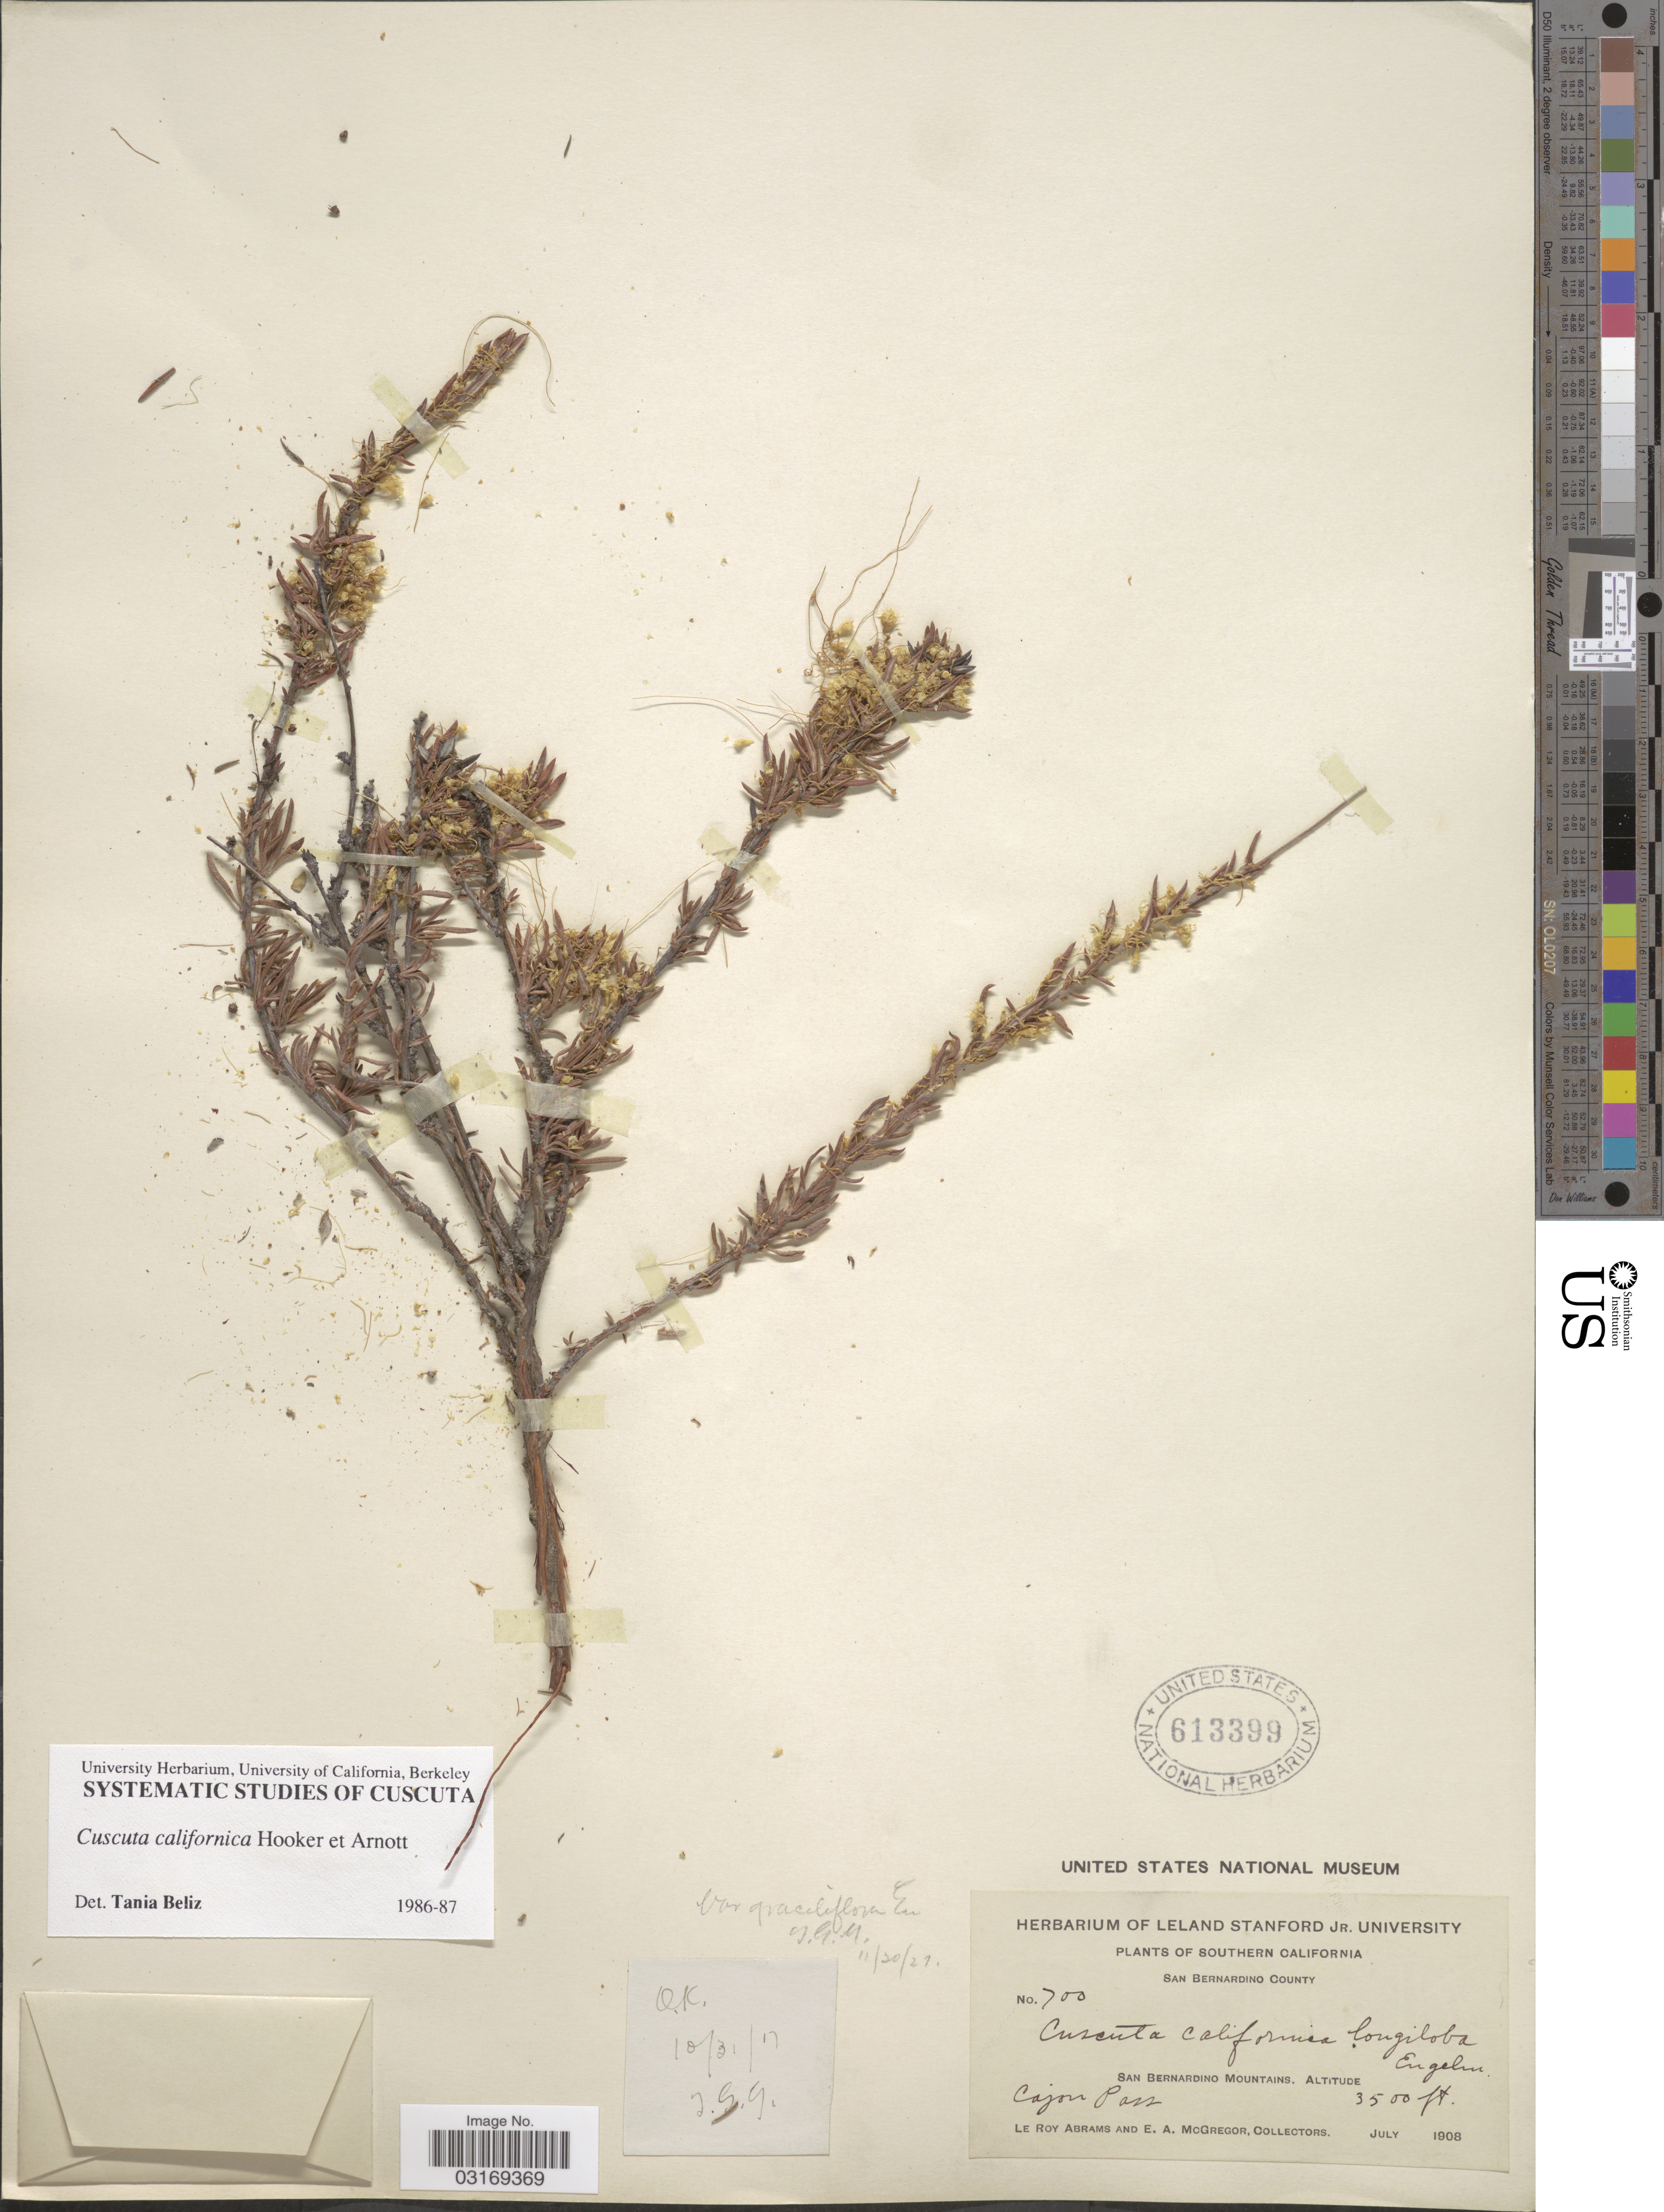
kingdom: Plantae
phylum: Tracheophyta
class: Magnoliopsida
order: Solanales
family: Convolvulaceae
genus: Cuscuta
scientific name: Cuscuta californica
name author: Hook. & Arn.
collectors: L. Abrams & E. A. McGregor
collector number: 700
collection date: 1908-07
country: United States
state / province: California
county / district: San Bernardino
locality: Southern California. San Bernardino County. San Bernardino Mountains. Cajon Pass.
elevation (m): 1067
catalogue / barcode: US 613399